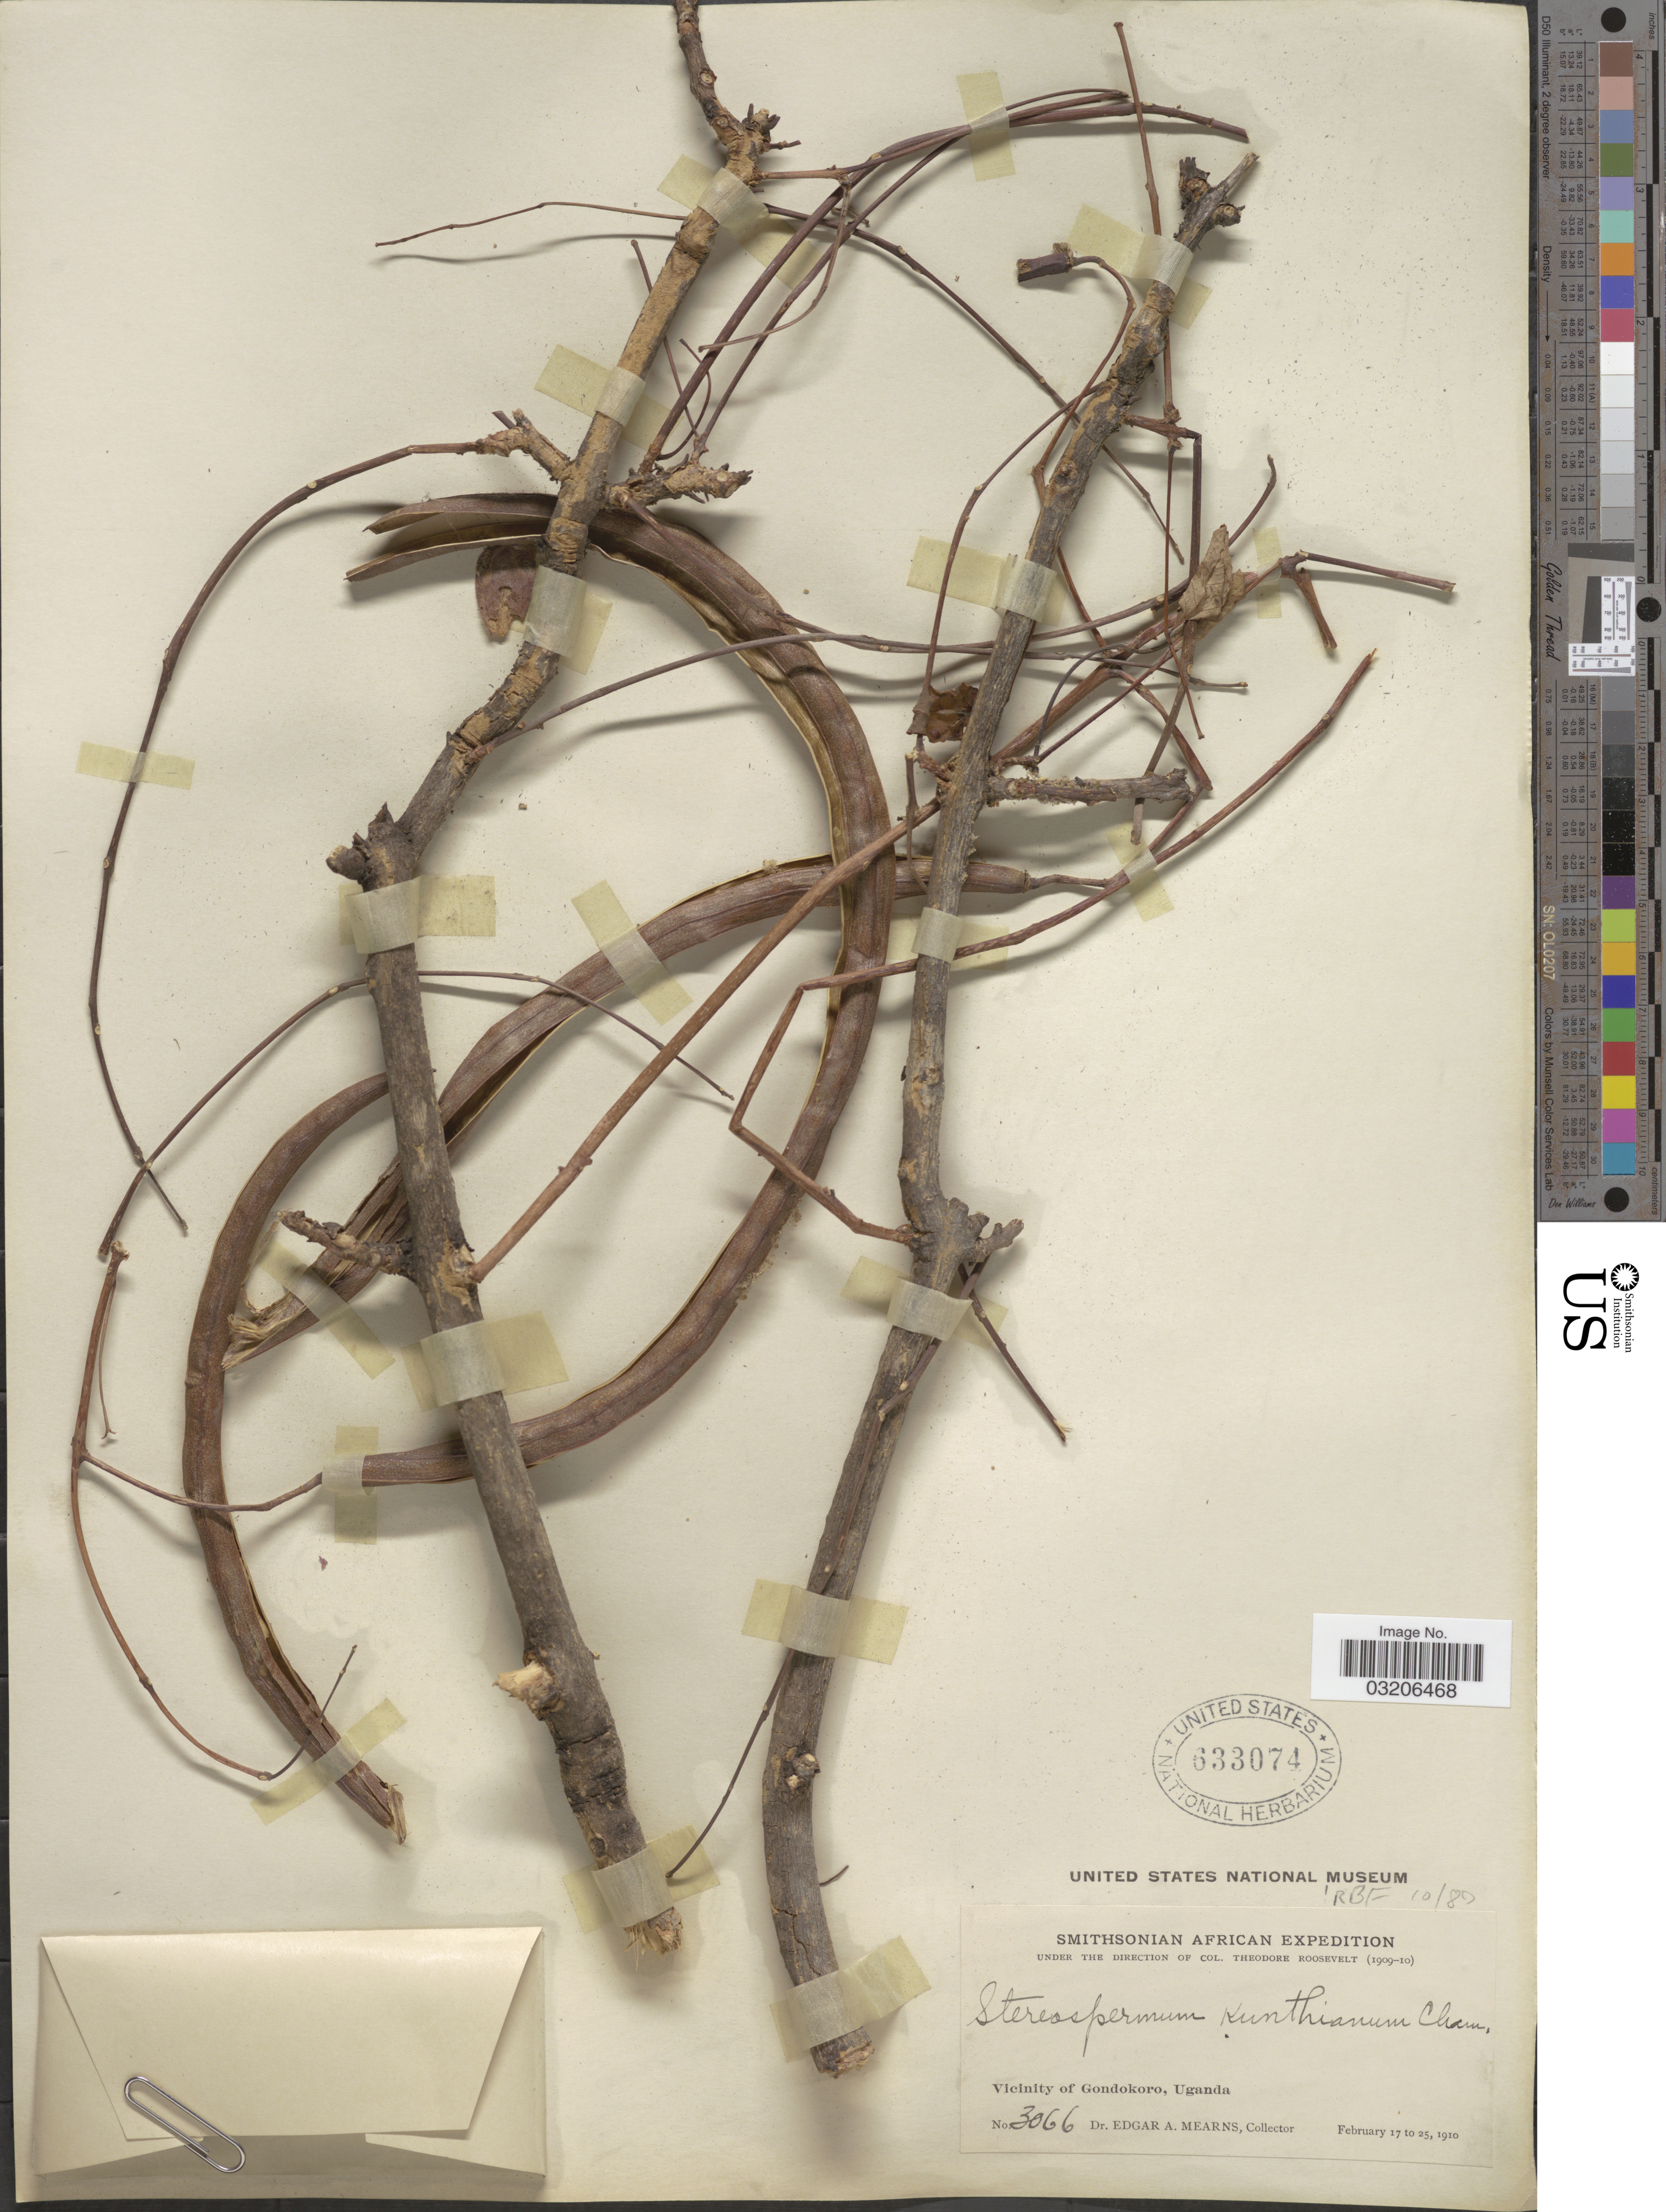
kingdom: Plantae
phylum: Tracheophyta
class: Magnoliopsida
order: Lamiales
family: Bignoniaceae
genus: Stereospermum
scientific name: Stereospermum kunthianum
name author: Cham.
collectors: E. A. Mearns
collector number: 3066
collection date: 1910-02-17/1910-02-25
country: Uganda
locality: Vicinity of Gondokoro.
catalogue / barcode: US 633074